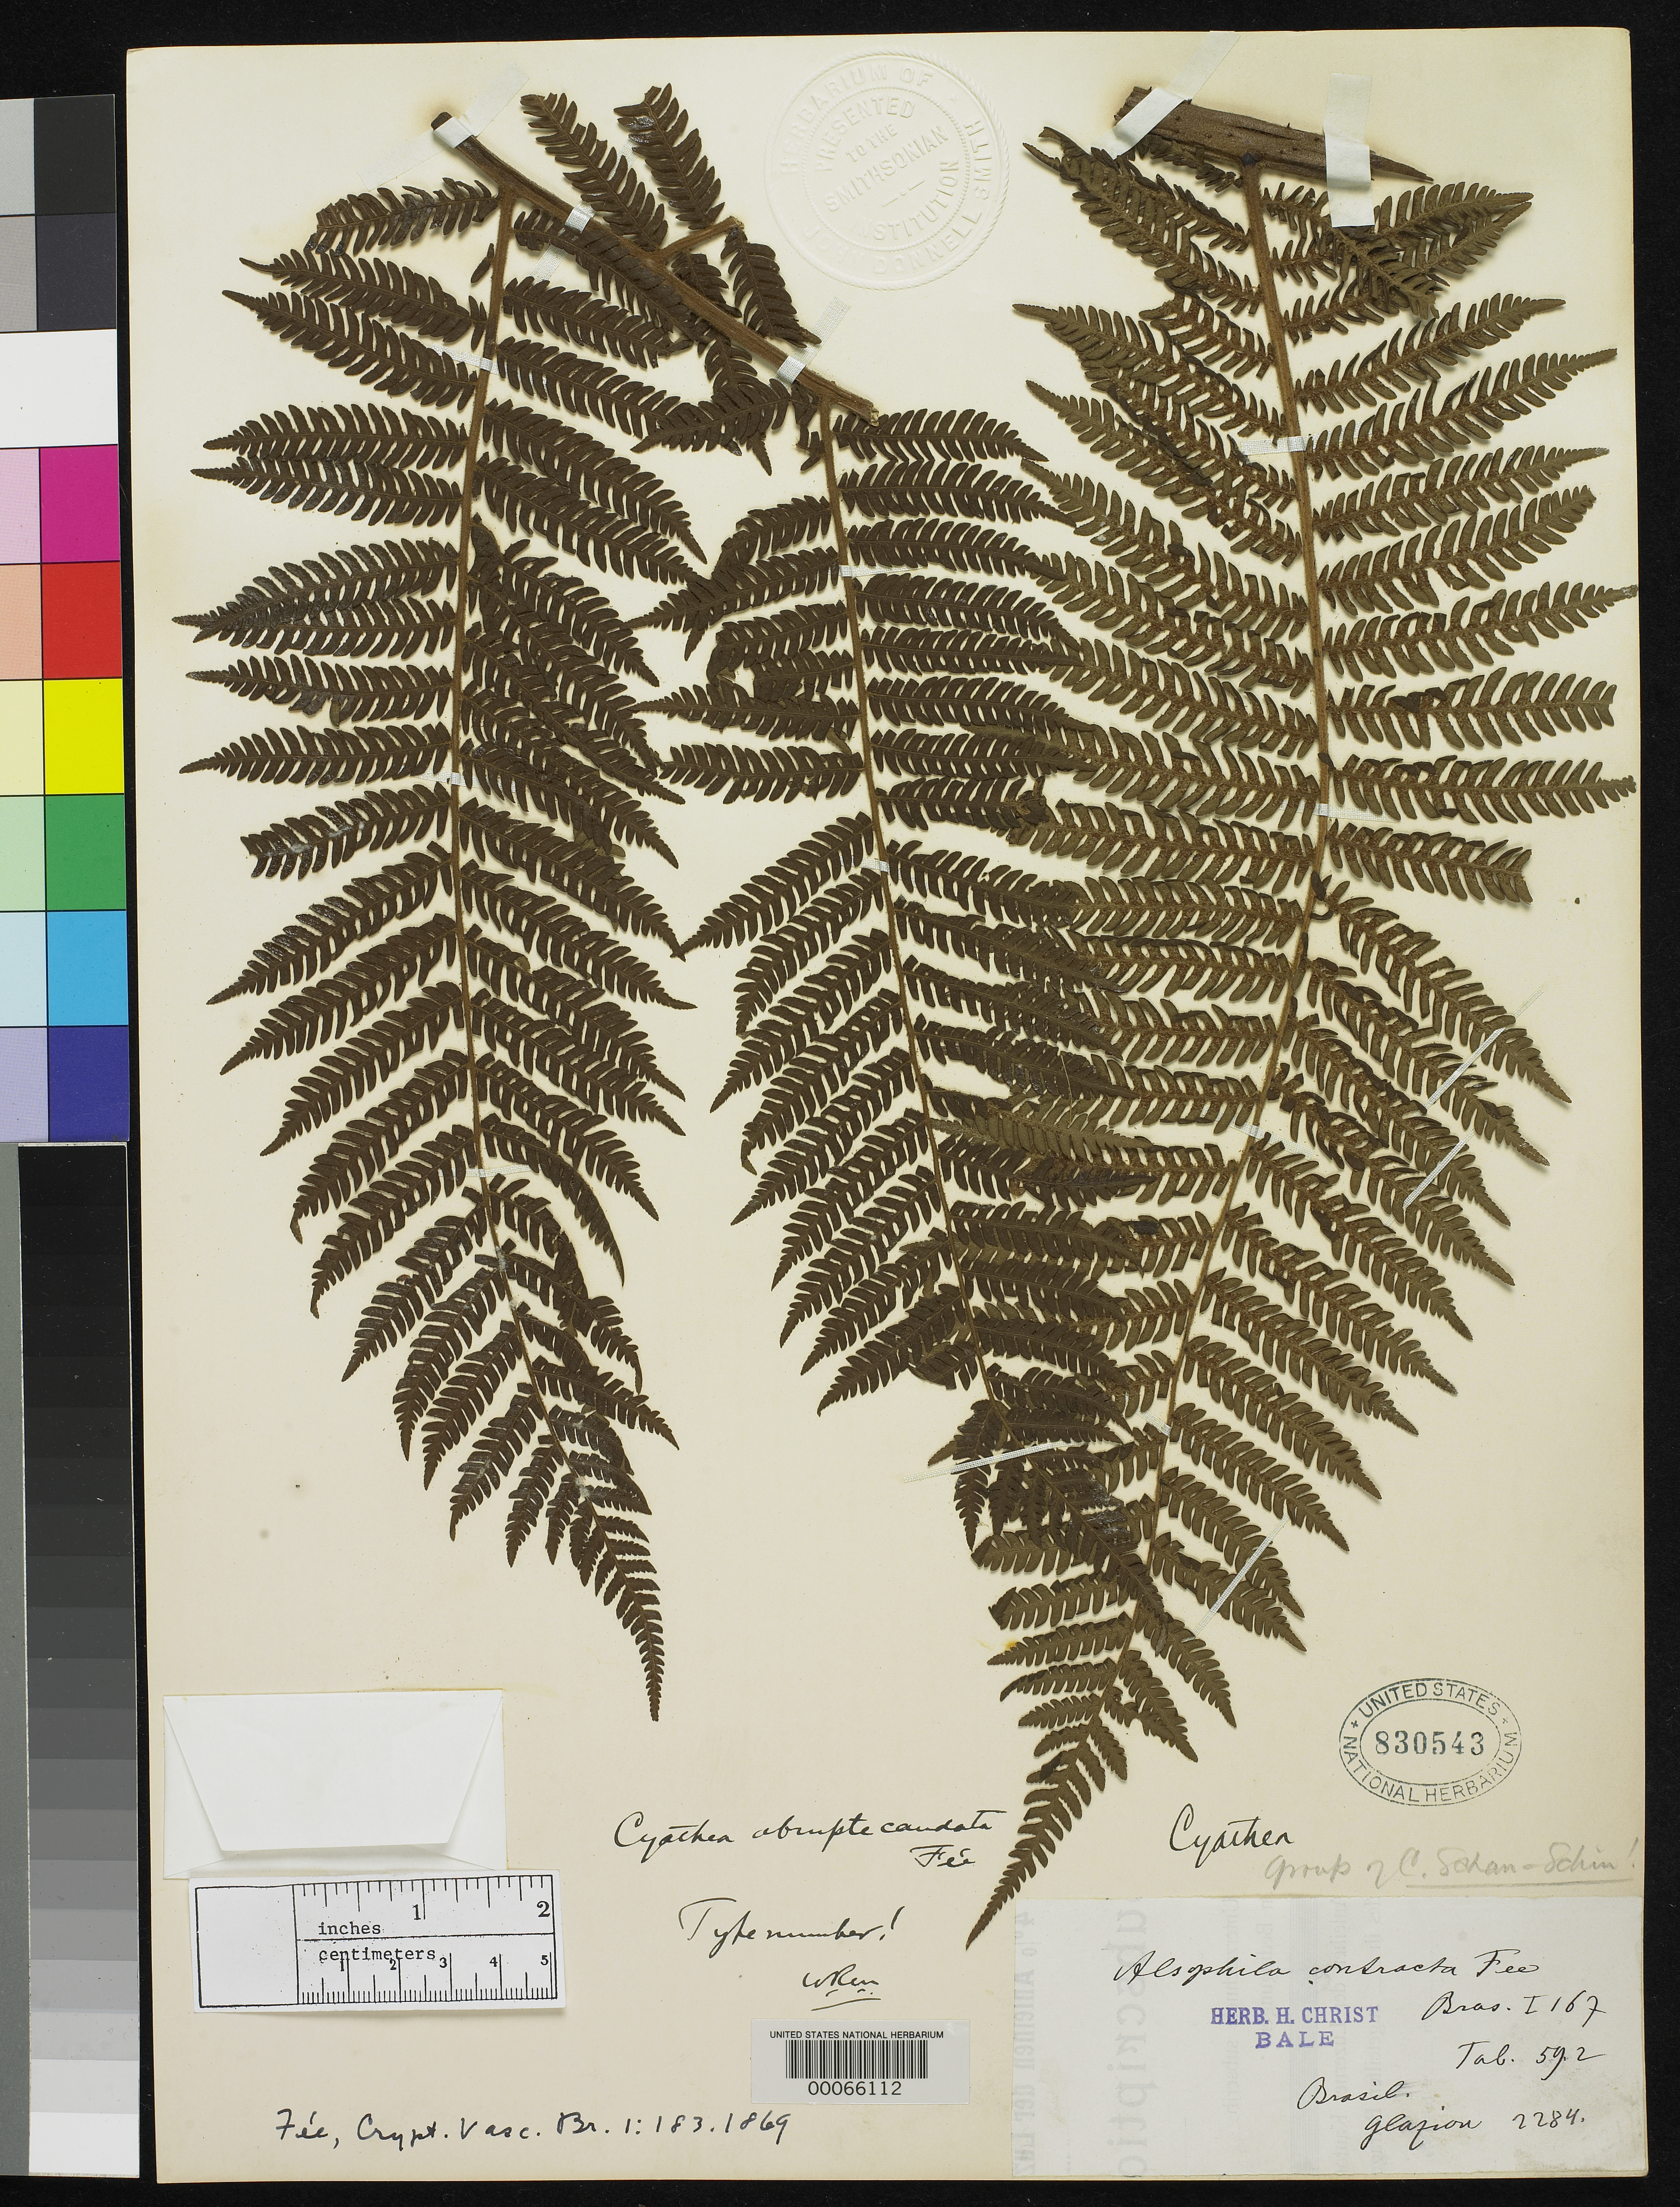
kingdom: Plantae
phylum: Tracheophyta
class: Polypodiopsida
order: Cyatheales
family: Cyatheaceae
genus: Cyathea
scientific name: Cyathea abruptecaudata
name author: Fée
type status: Type Collection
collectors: A. F. M. Glaziou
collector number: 2284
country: Brazil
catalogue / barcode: US 830543